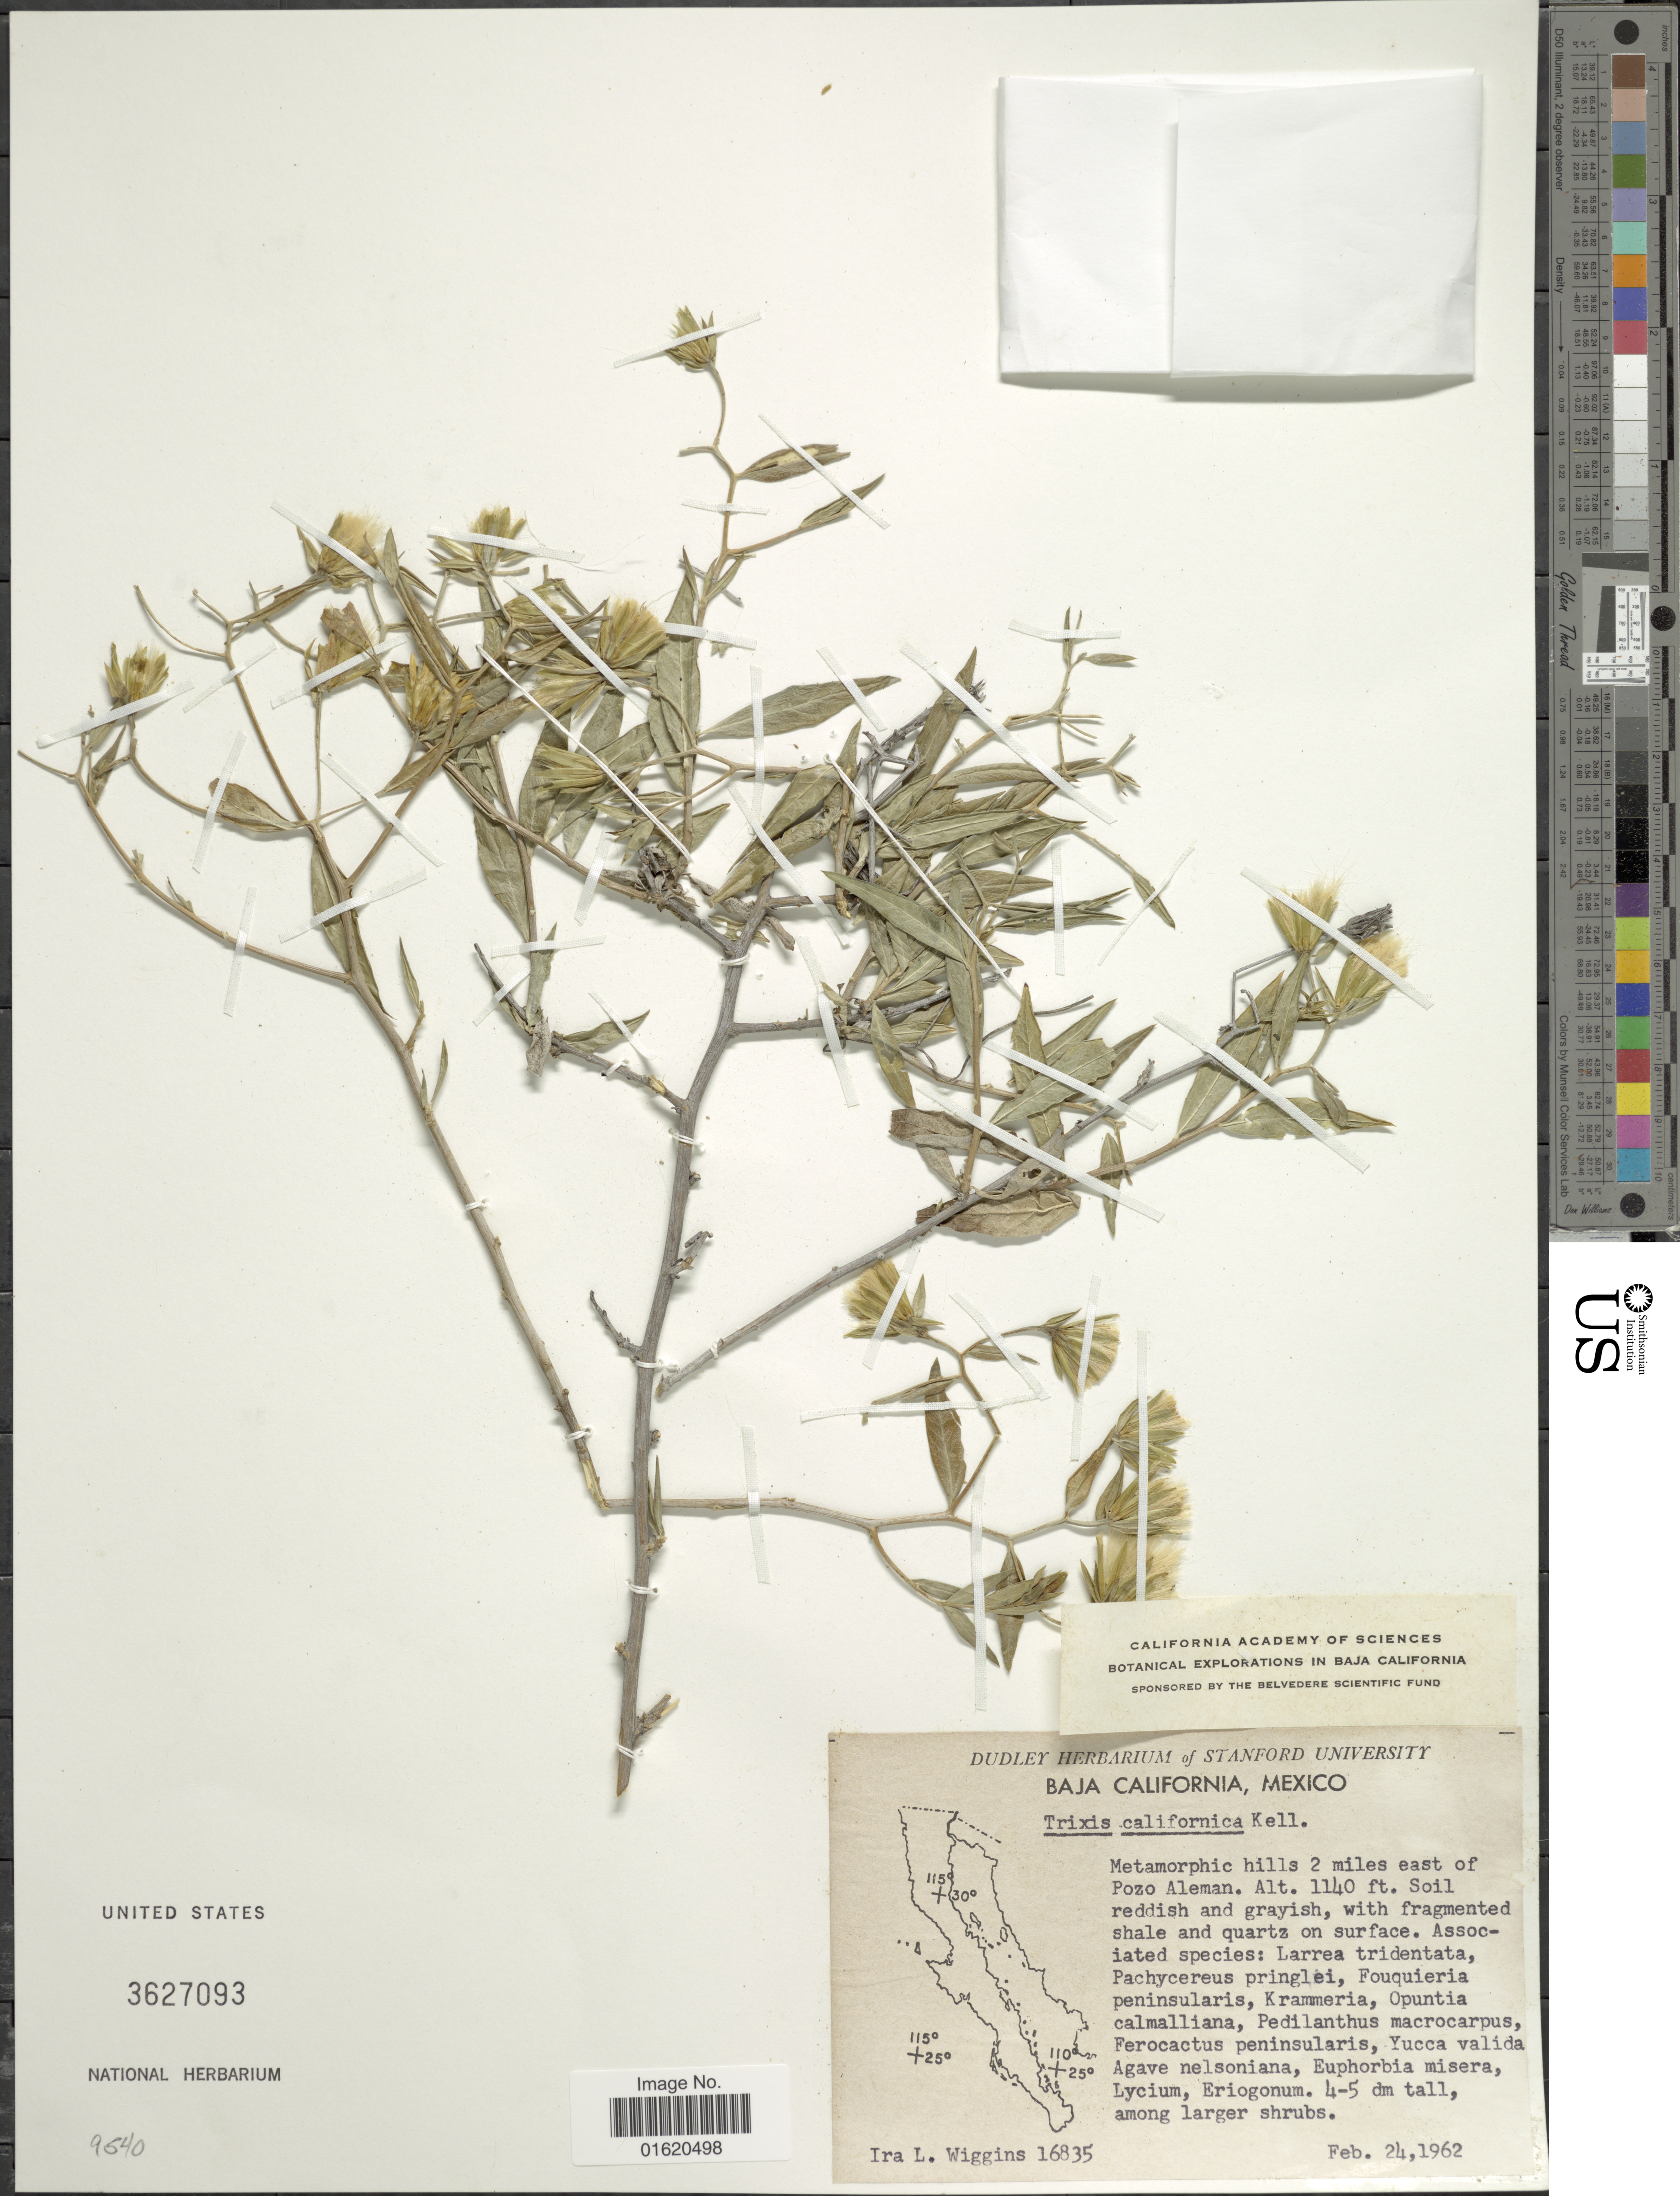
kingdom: Plantae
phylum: Tracheophyta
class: Magnoliopsida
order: Asterales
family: Asteraceae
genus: Trixis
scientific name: Trixis californica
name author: Kellogg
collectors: I. L. Wiggins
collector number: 16835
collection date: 1962-02-24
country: Mexico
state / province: Baja California Norte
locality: Metamorphic hills 2 miles east of Pozo Aleman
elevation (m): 347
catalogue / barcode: US 3627093